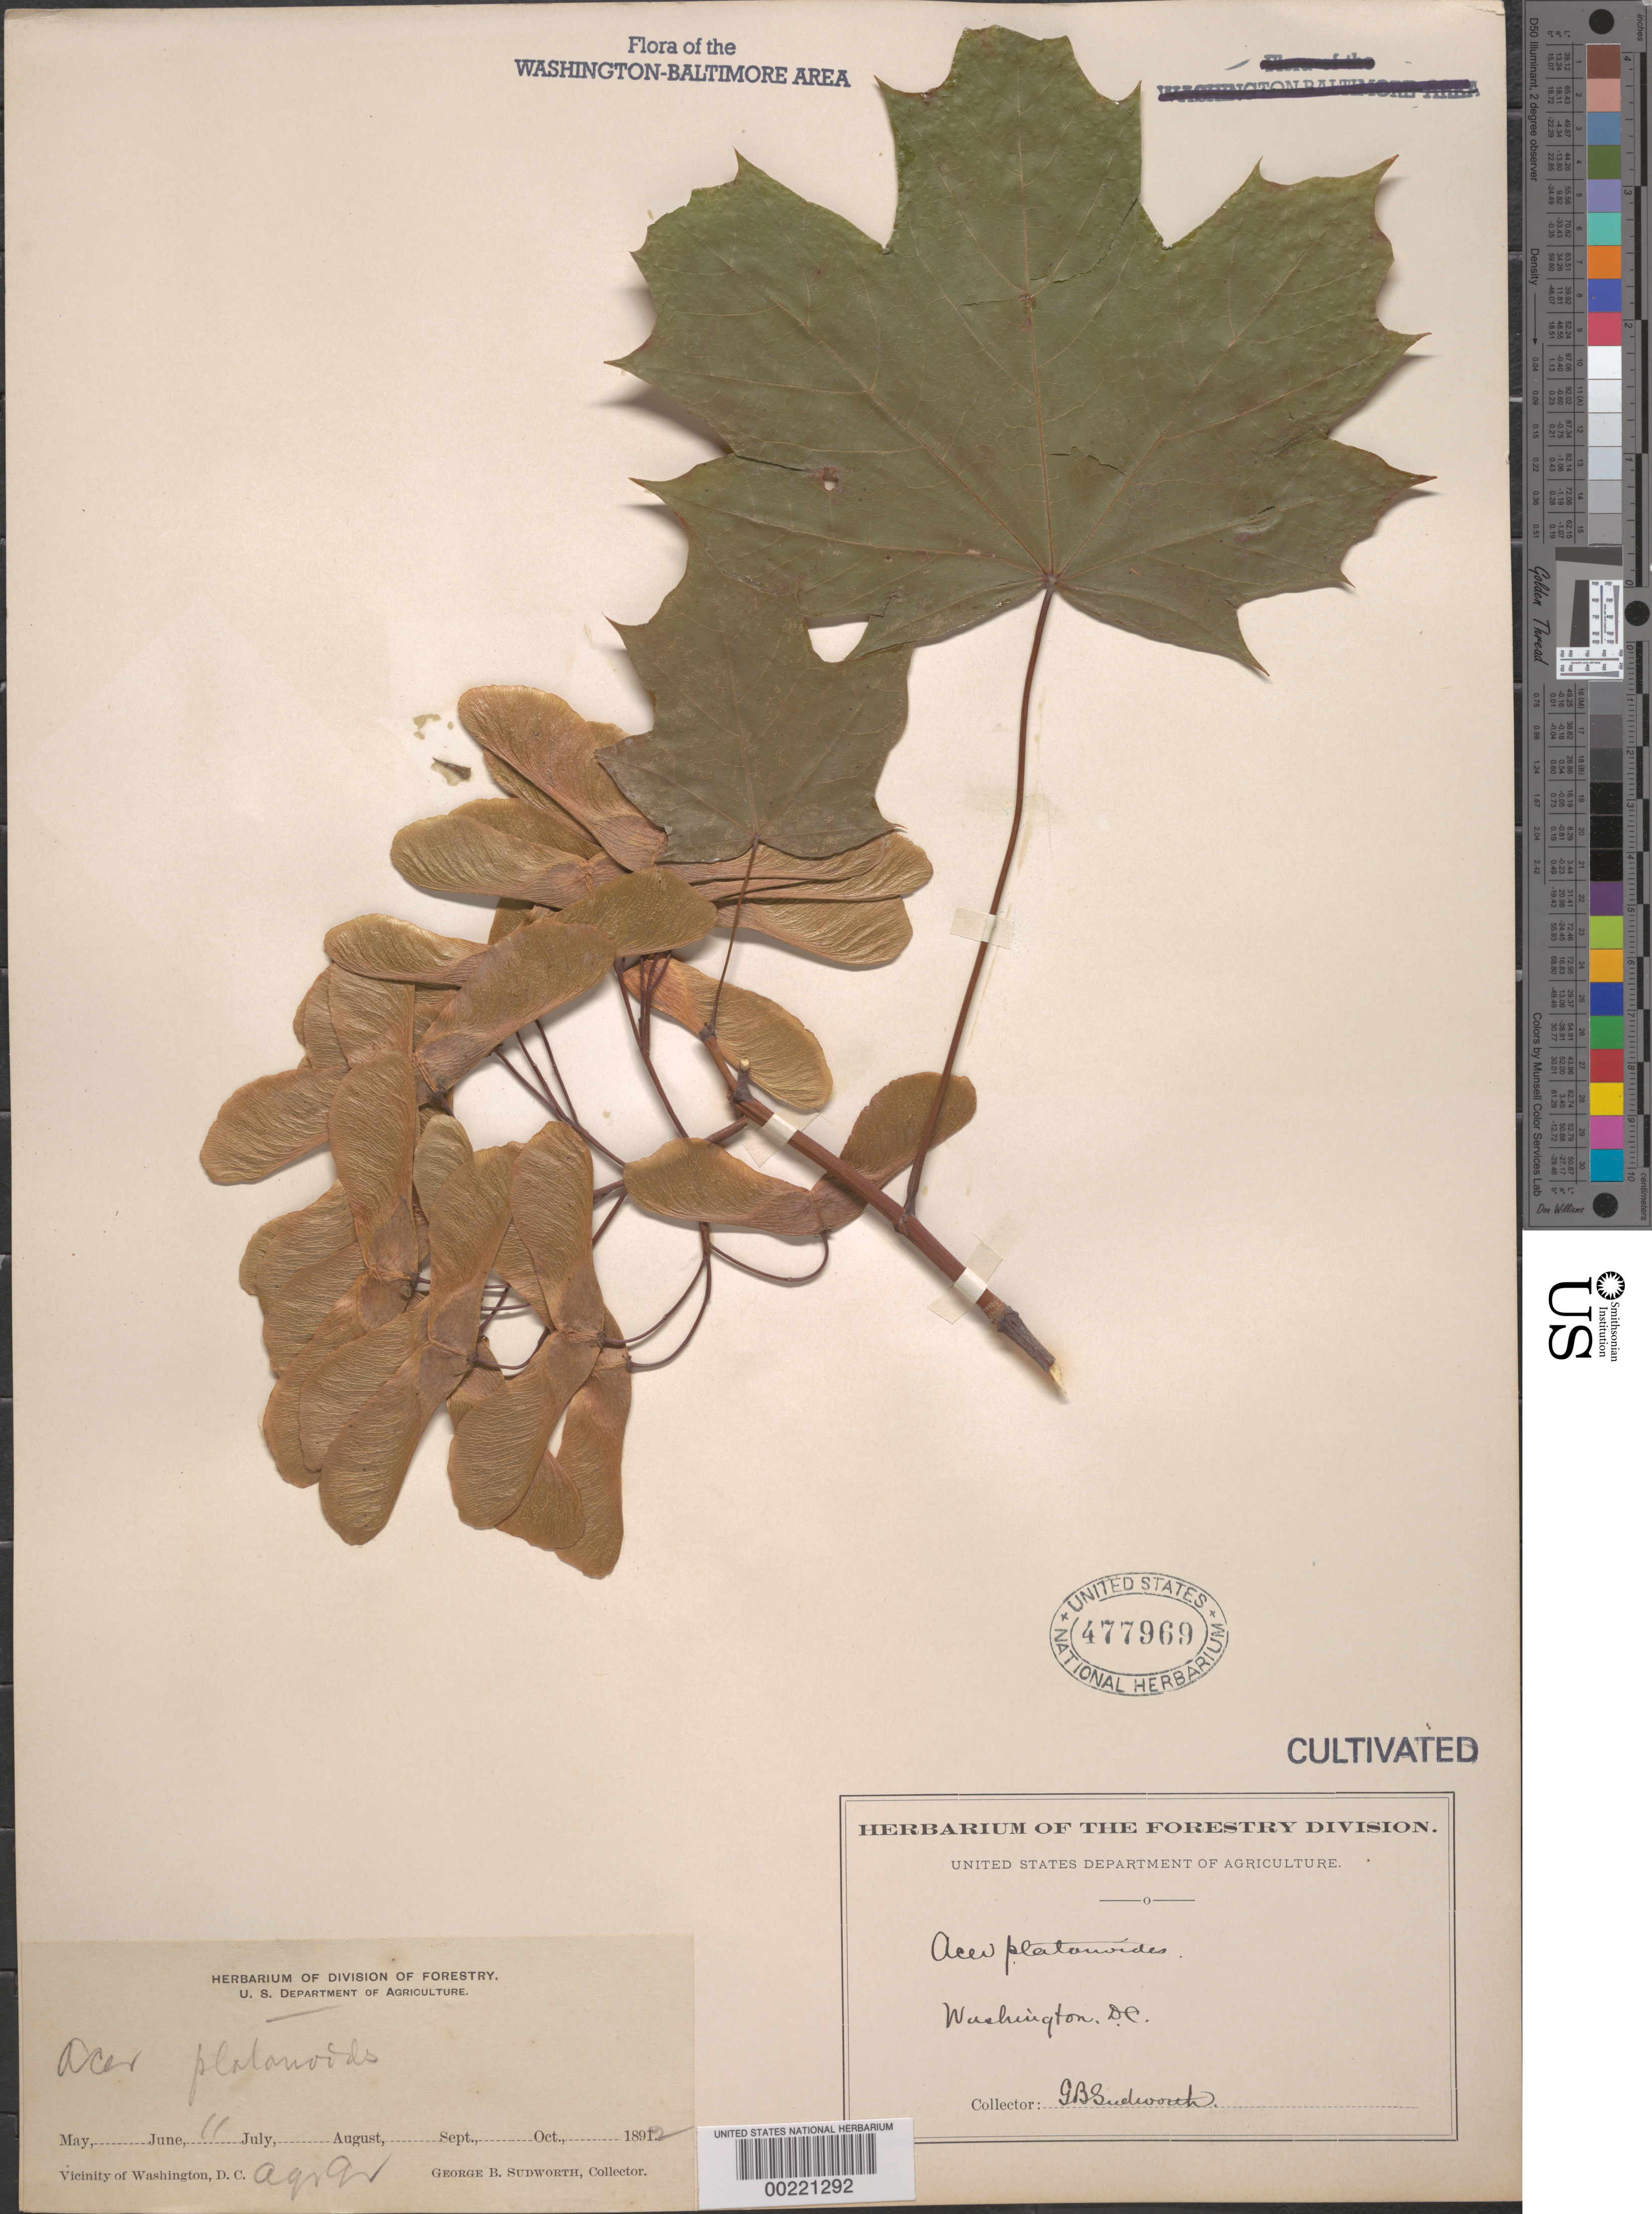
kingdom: Plantae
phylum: Tracheophyta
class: Magnoliopsida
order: Sapindales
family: Sapindaceae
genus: Acer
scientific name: Acer platanoides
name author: L.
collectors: G. B. Sudworth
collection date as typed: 11 Jun 1892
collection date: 1892-06-11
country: United States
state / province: District of Columbia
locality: Department of Agriculture grounds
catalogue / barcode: US 477969